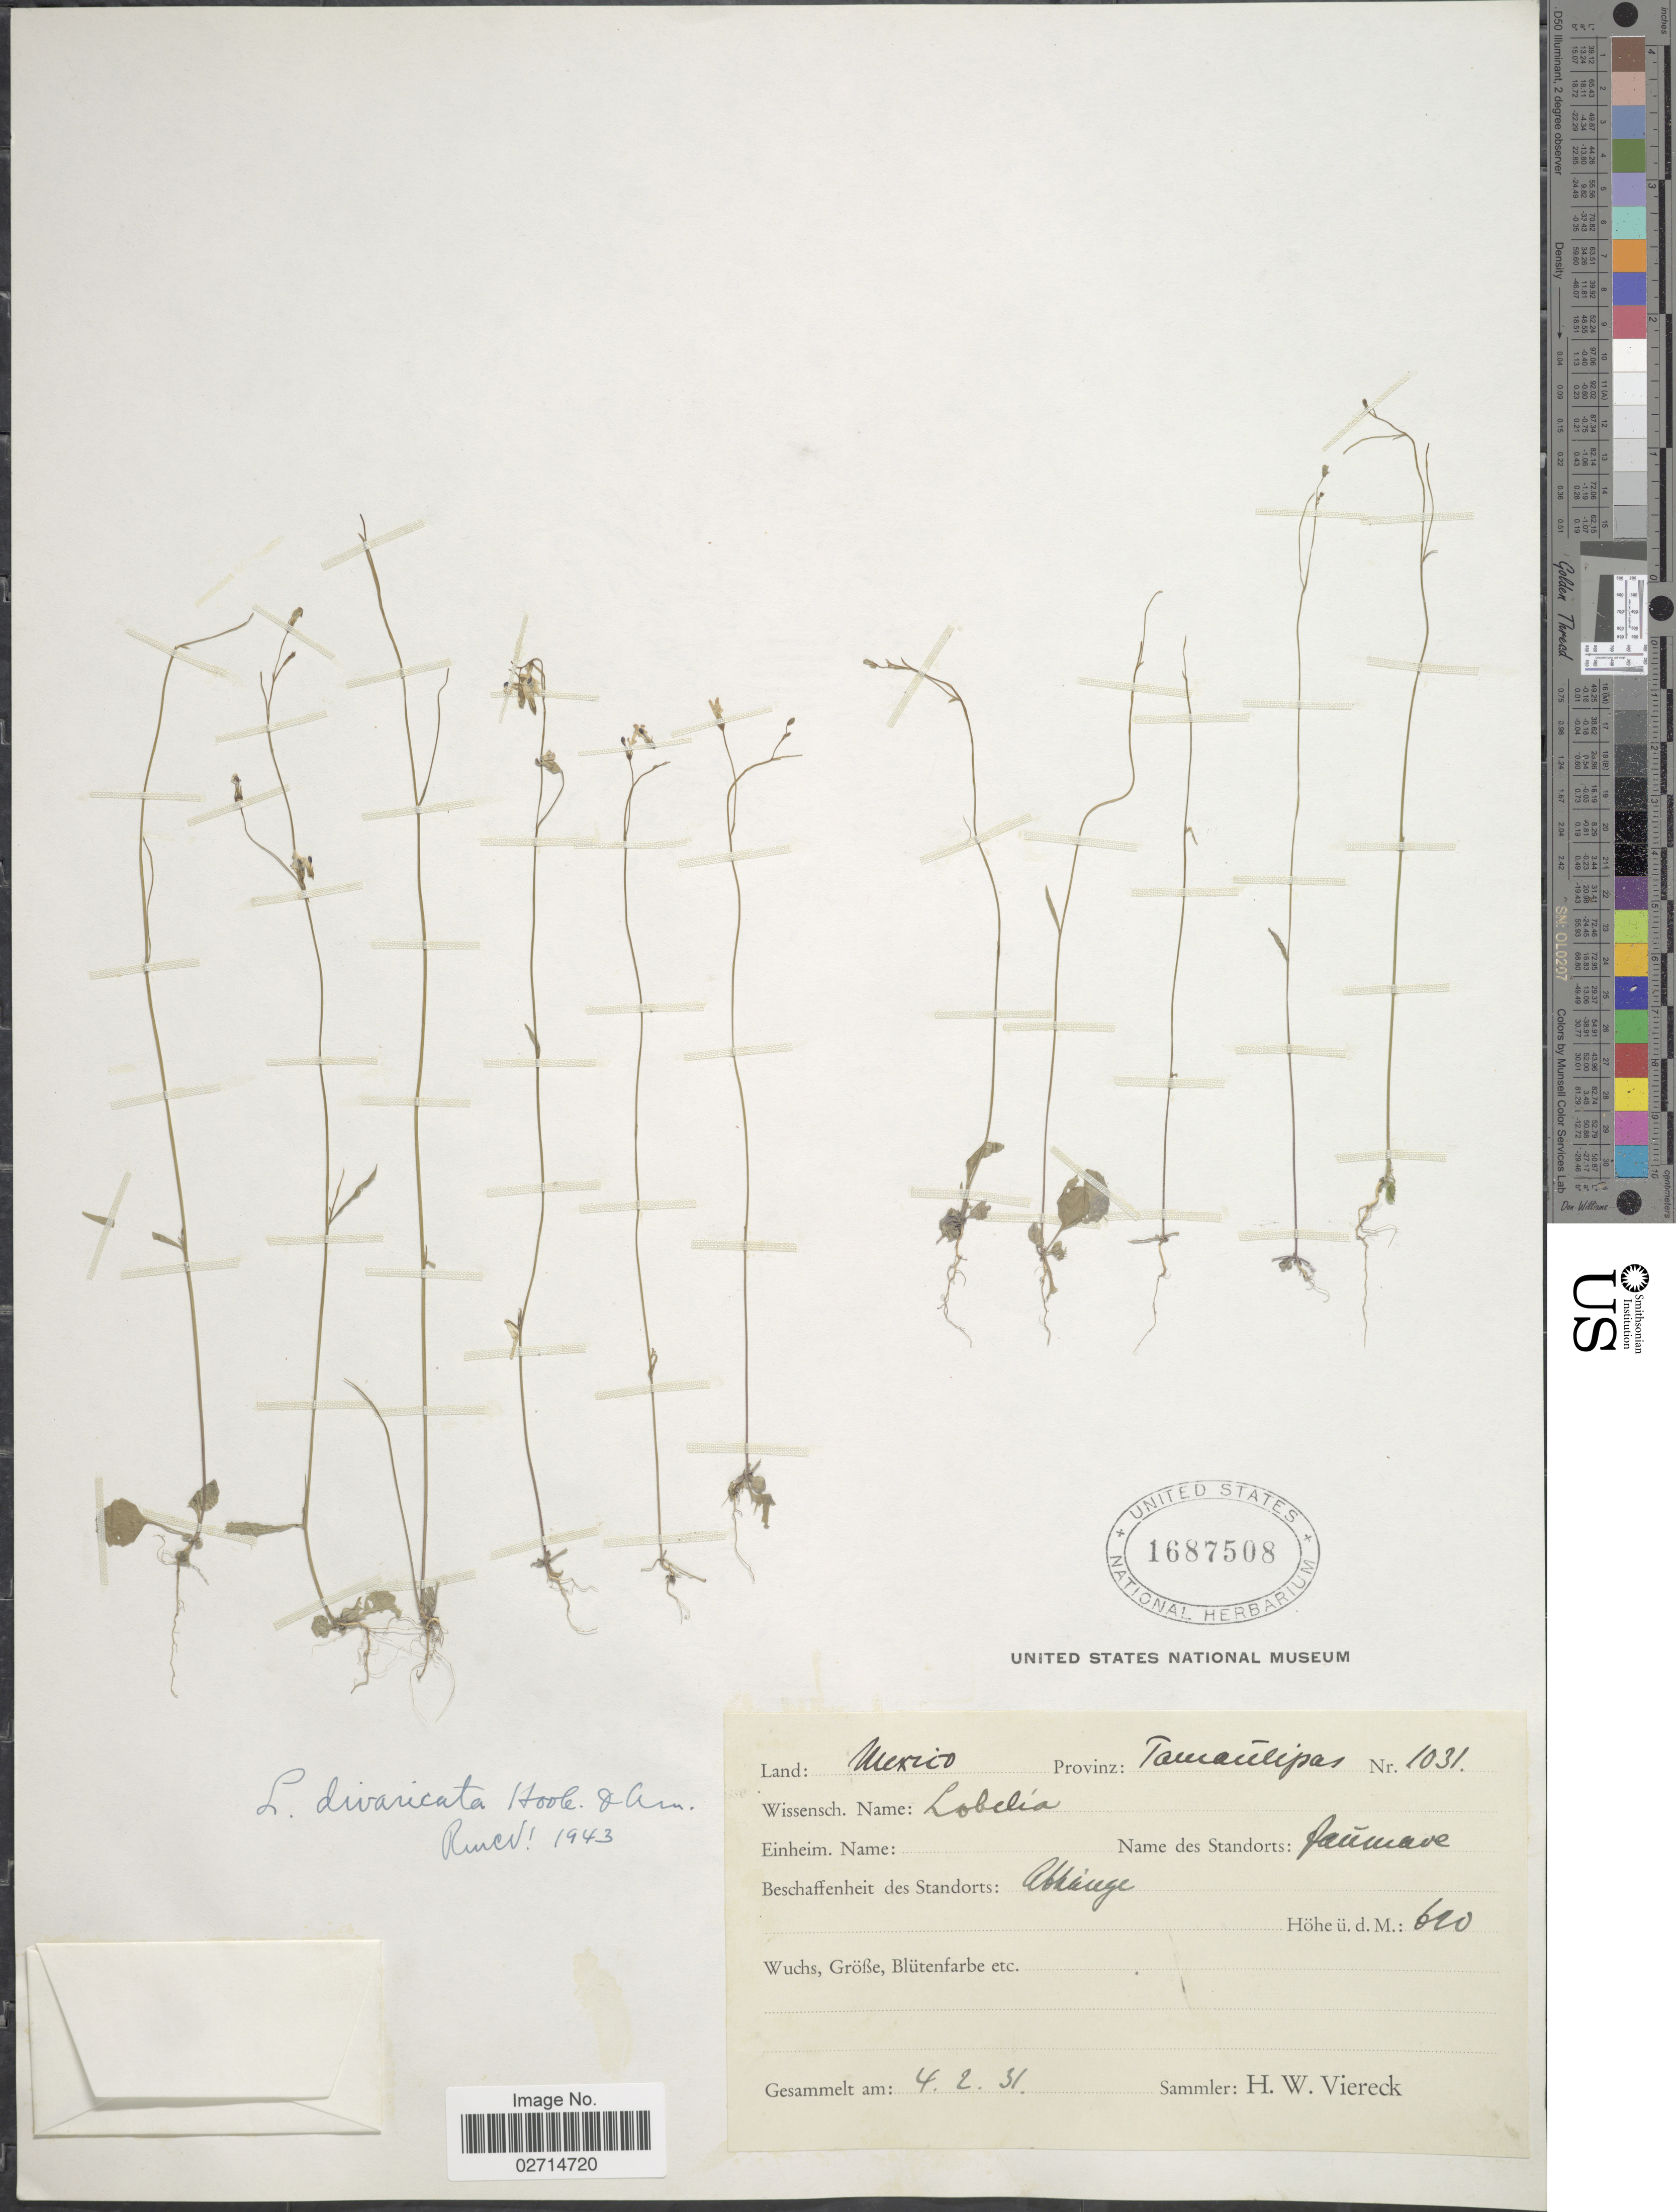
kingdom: Plantae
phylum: Tracheophyta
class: Magnoliopsida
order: Asterales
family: Campanulaceae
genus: Lobelia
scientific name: Lobelia divaricata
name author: Hook. & Arn.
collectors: H. W. Viereck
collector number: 1031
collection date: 1931-02-04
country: Mexico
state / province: Tamaulipas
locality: Jaumave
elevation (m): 620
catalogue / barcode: US 1687508